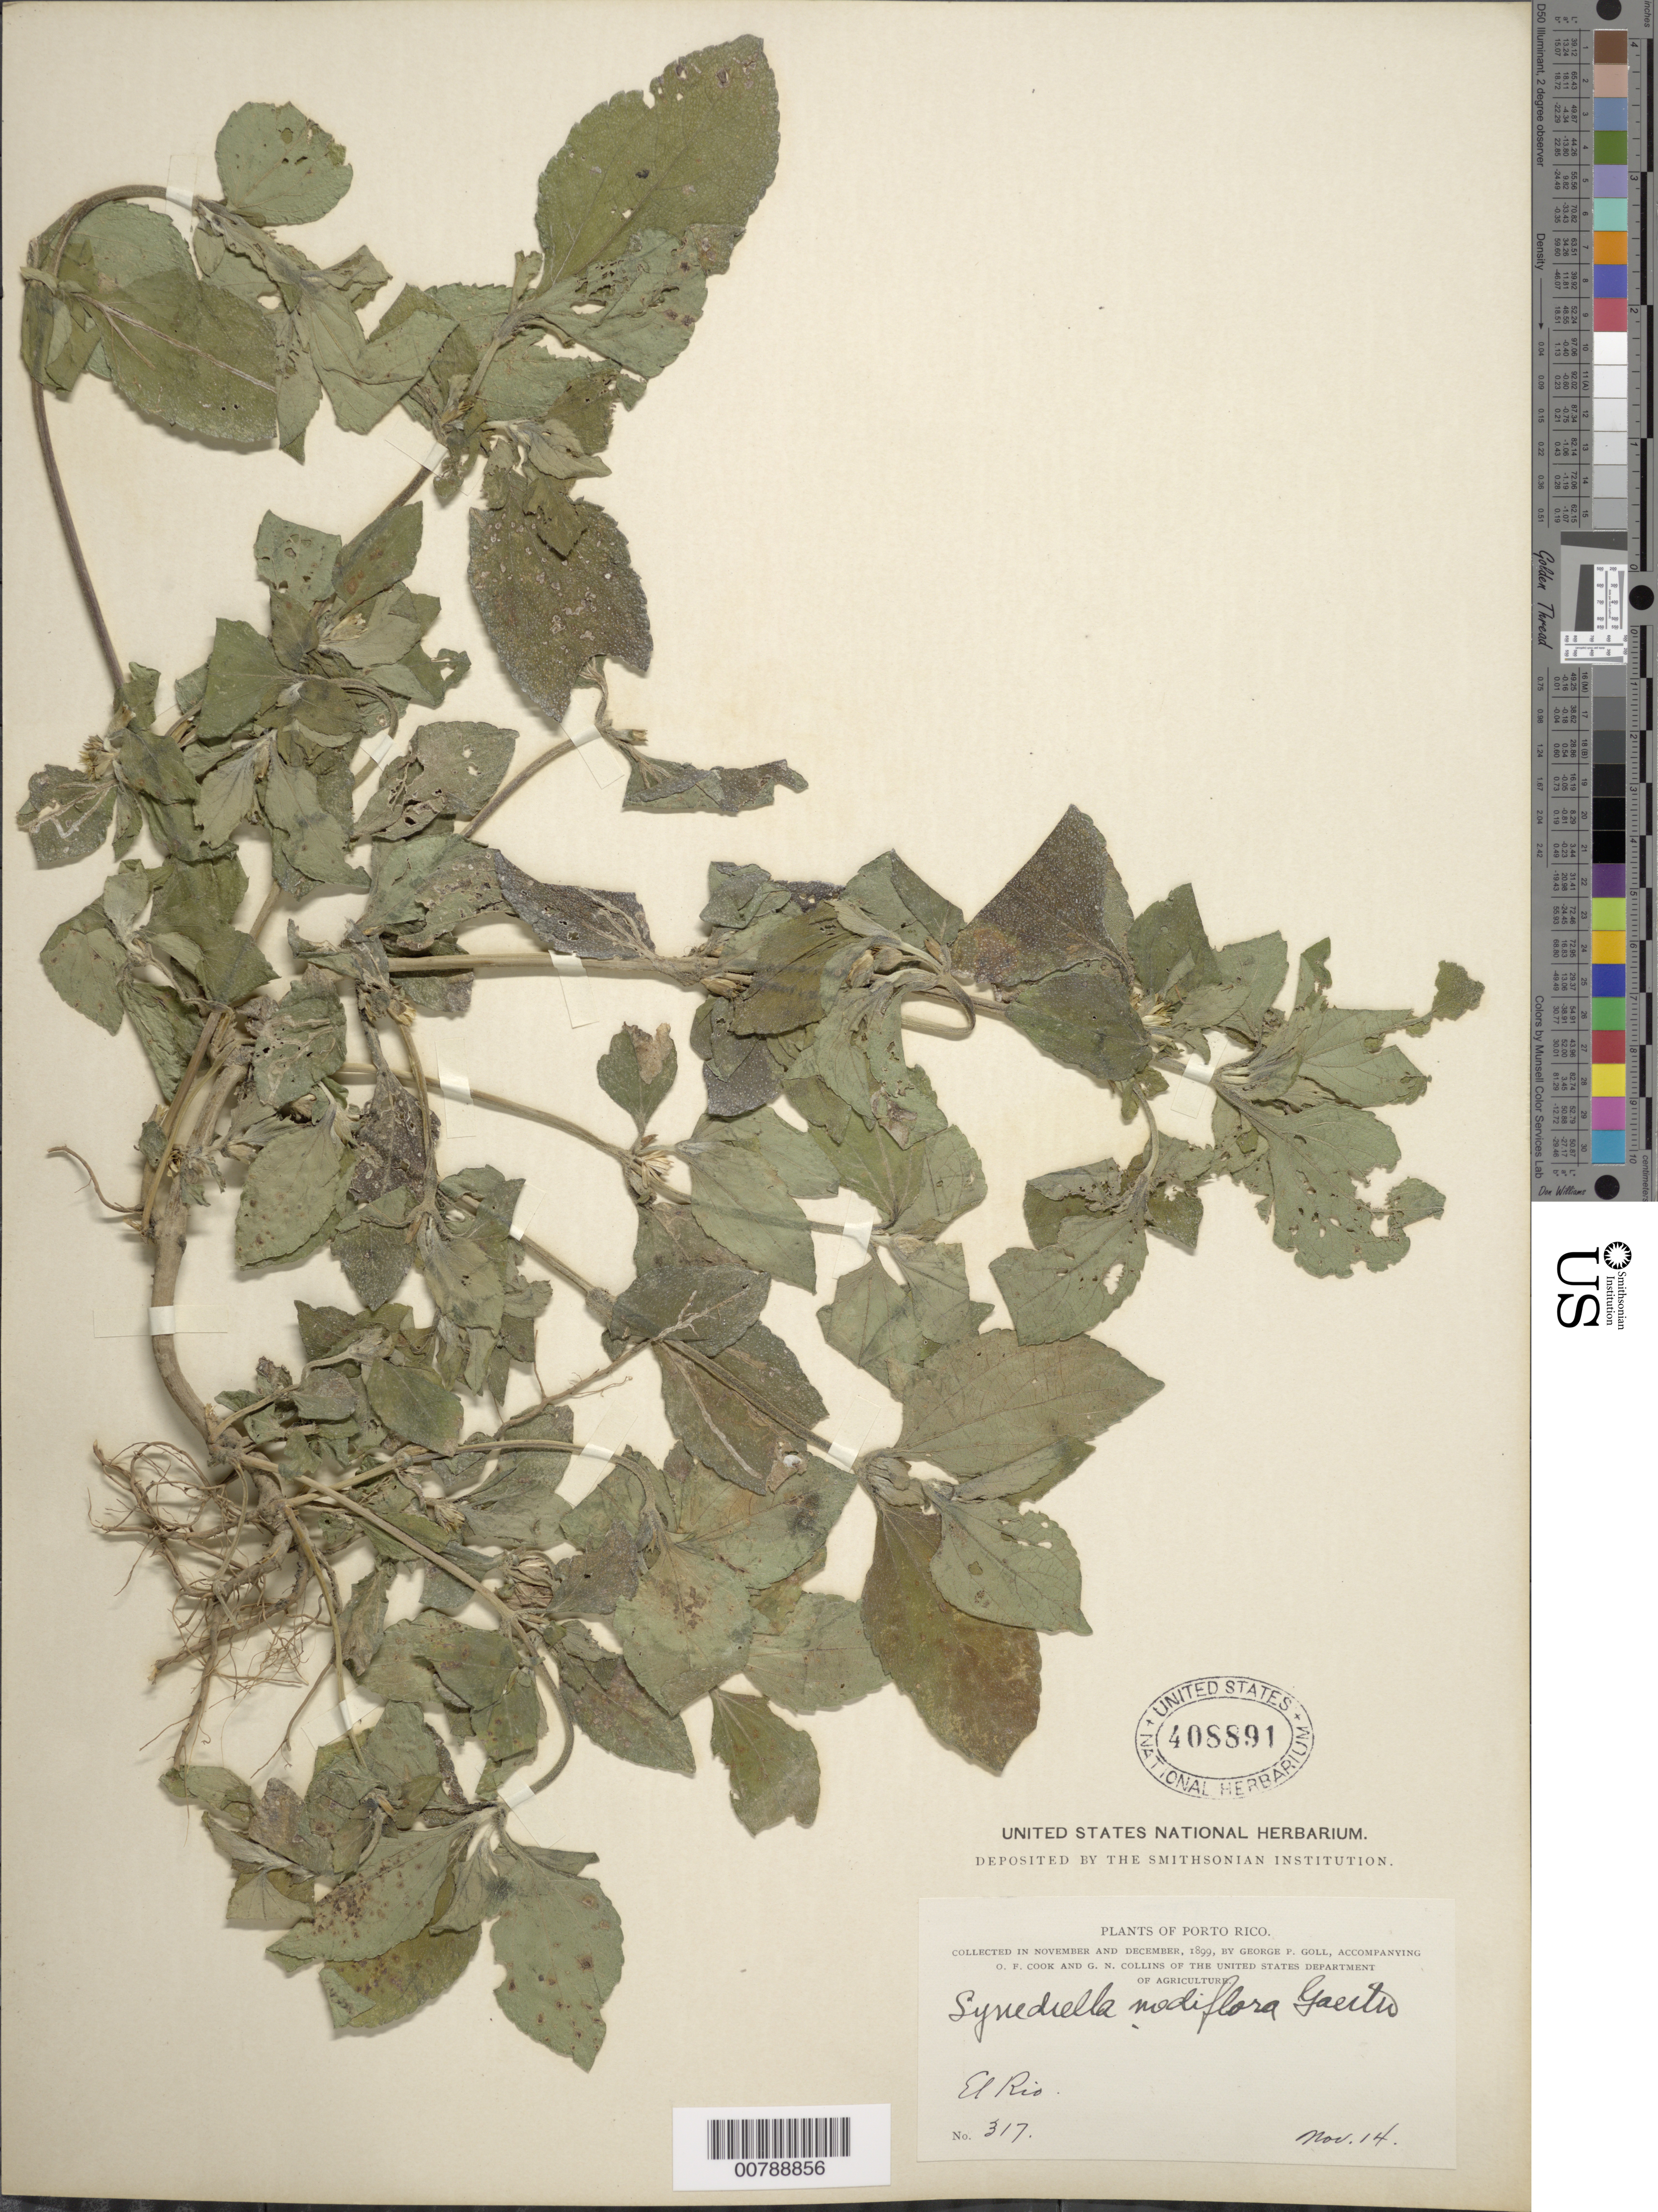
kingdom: Plantae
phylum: Tracheophyta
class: Magnoliopsida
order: Asterales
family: Asteraceae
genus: Synedrella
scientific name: Synedrella nodiflora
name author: (L.) Gaertn.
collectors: G. Goll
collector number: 317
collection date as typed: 14 Nov 1899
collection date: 1899-11-14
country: Puerto Rico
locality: El Río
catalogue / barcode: US 408891